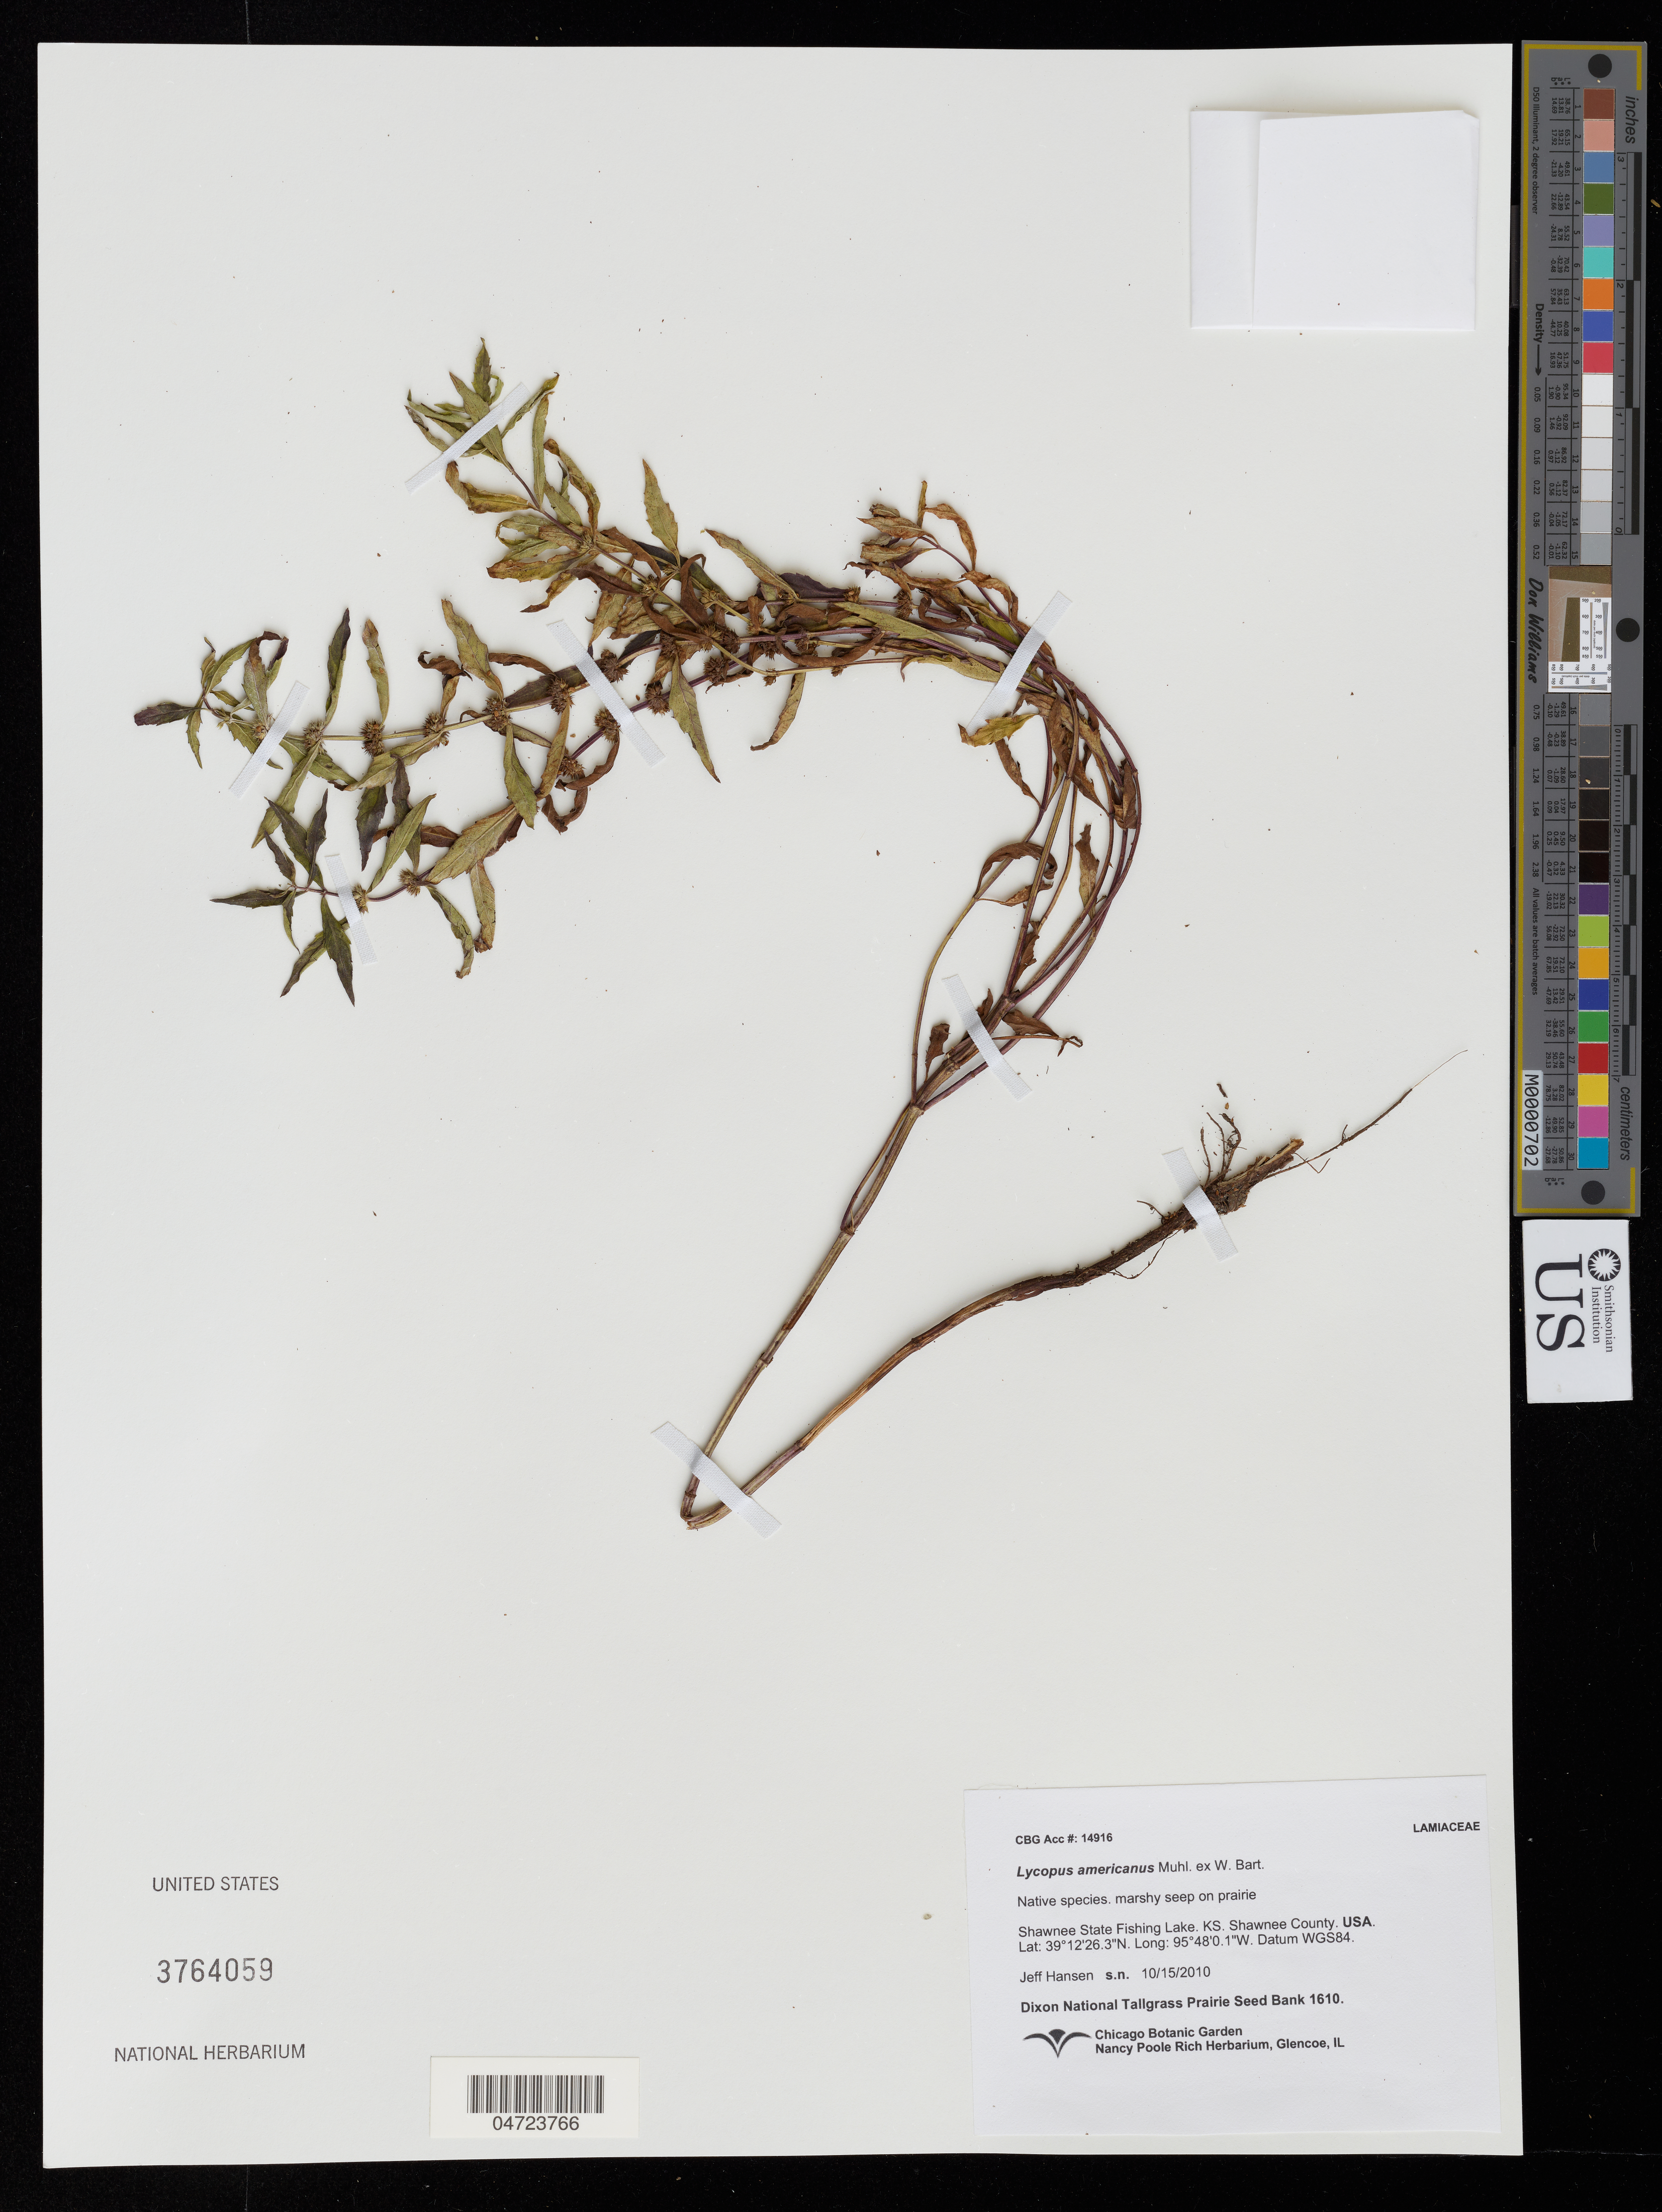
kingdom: Plantae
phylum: Tracheophyta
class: Magnoliopsida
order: Lamiales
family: Lamiaceae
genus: Lycopus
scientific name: Lycopus americanus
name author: Muhl. ex W.P.C. Barton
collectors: J. Hansen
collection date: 2010-10-15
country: United States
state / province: Kansas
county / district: Shawnee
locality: Shawnee State Fishing Lake. Shawnee County.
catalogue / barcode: US 3764059